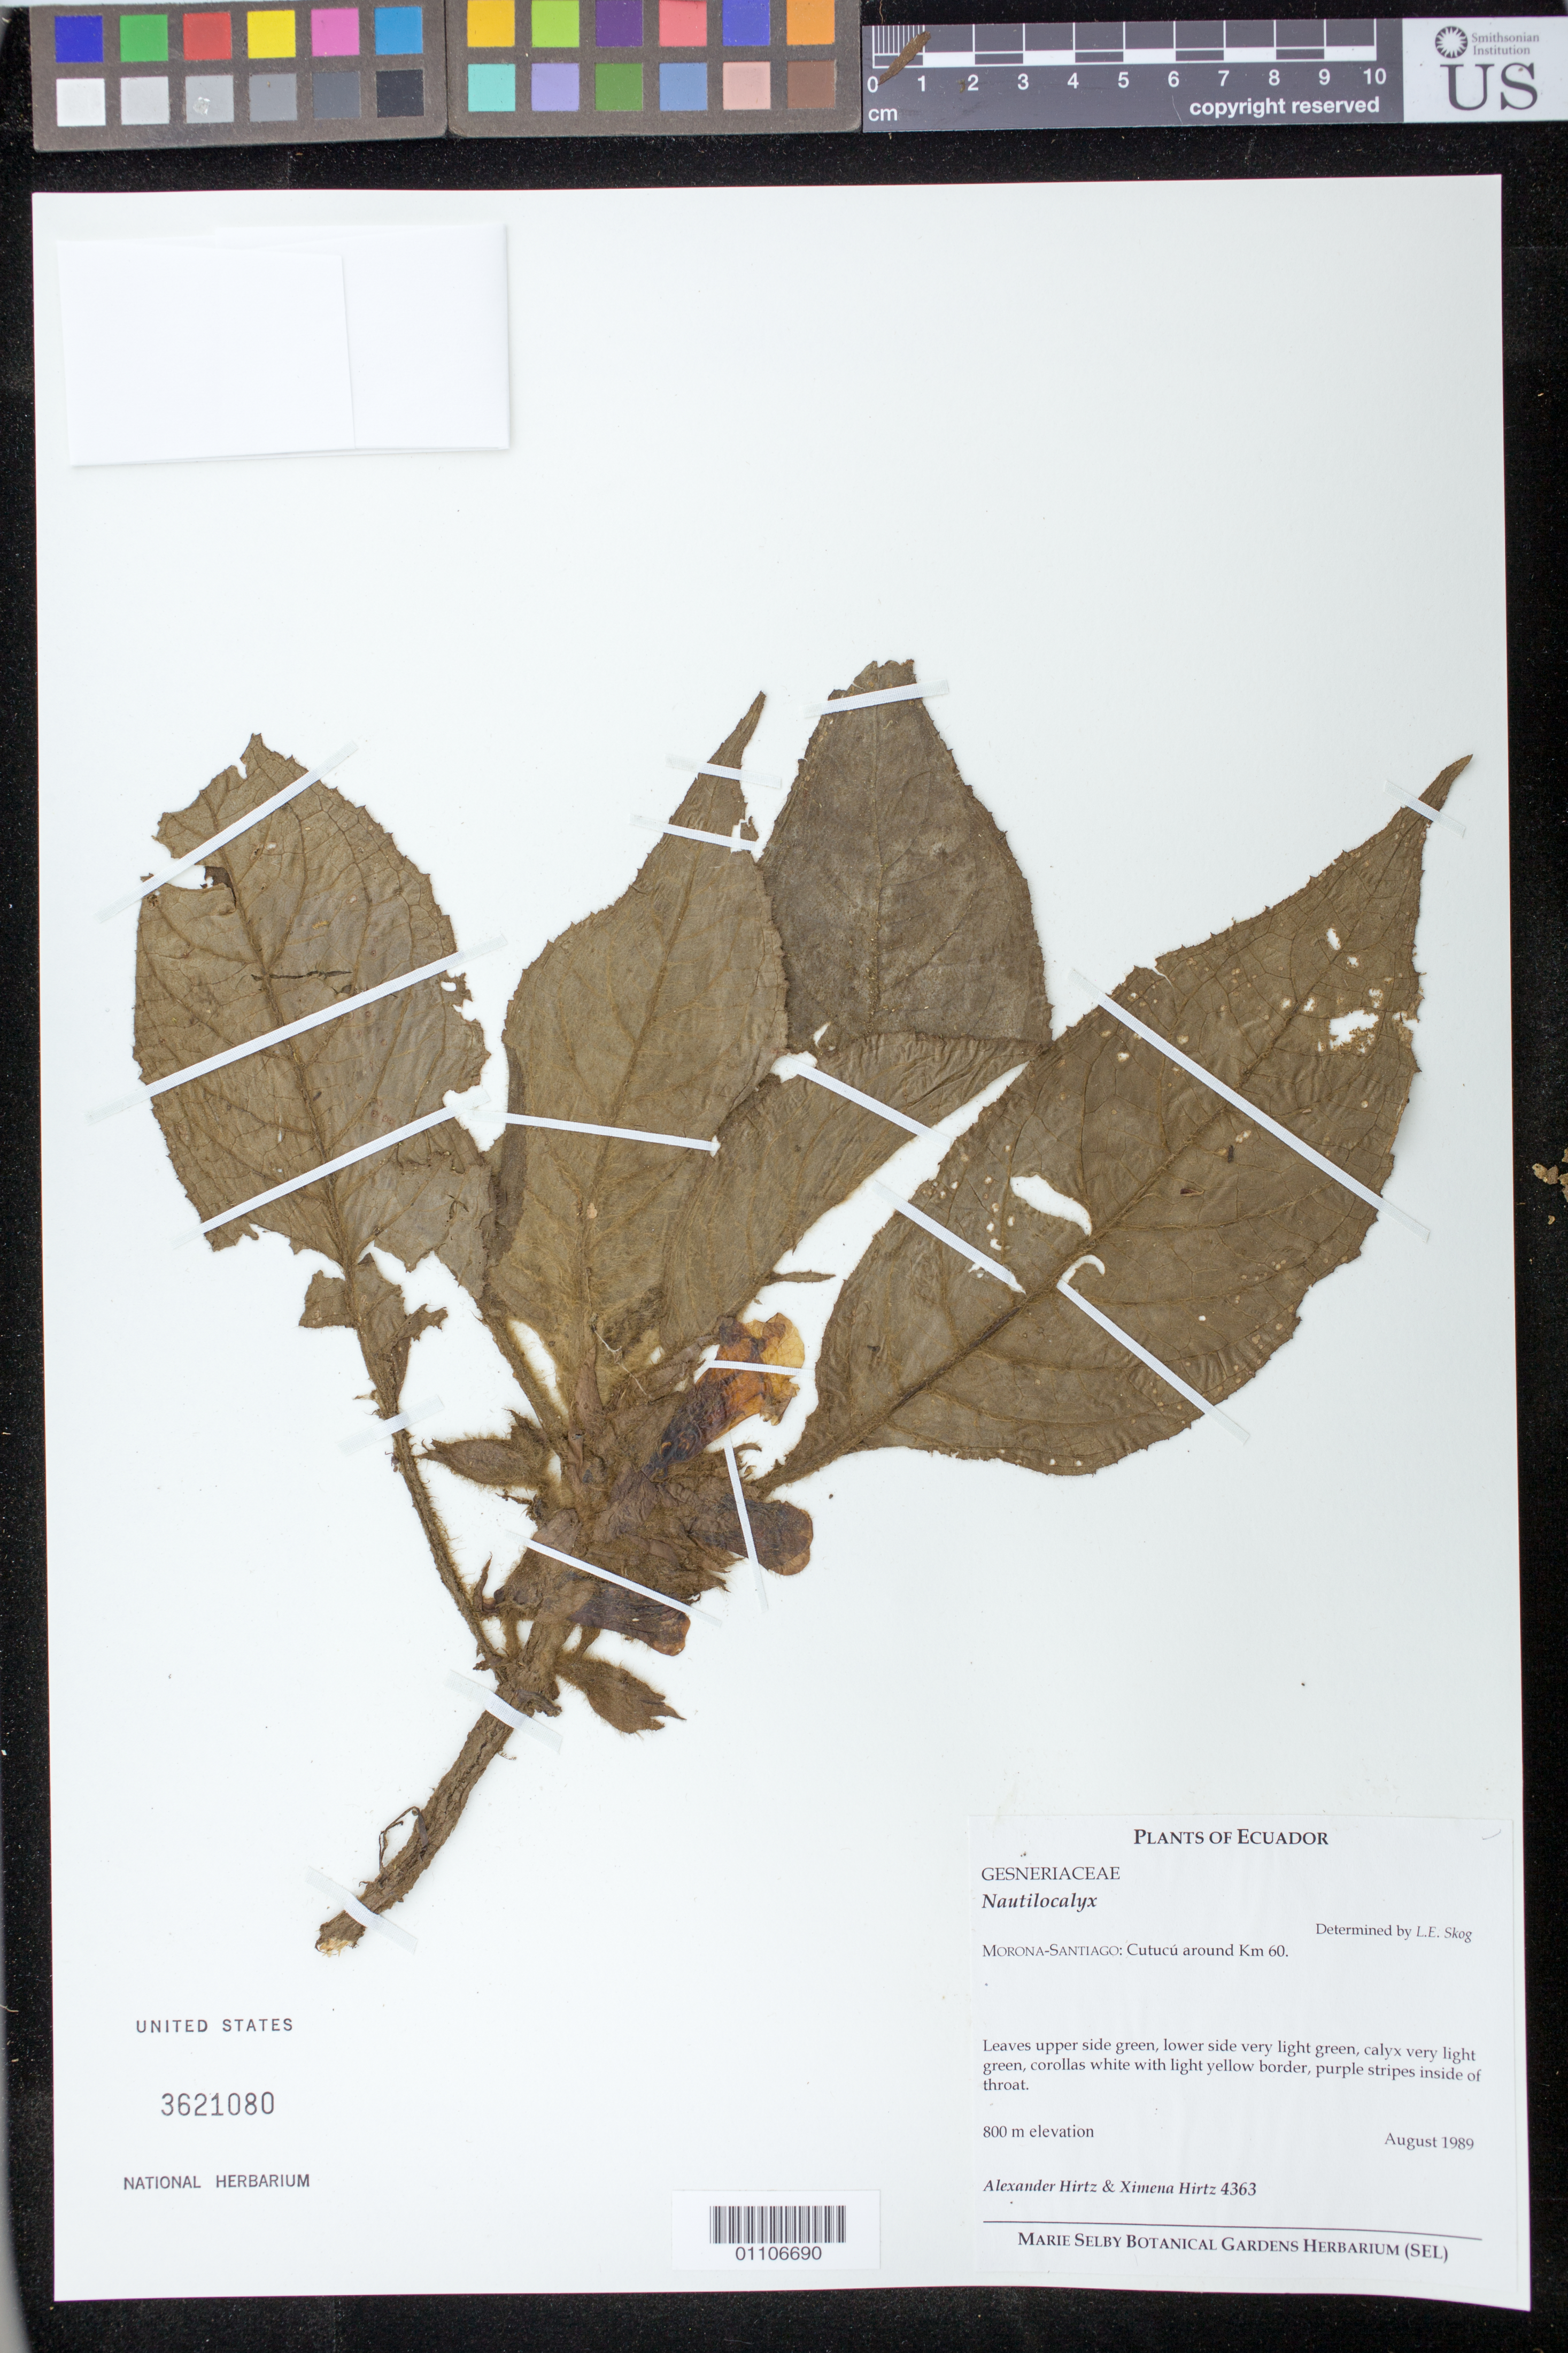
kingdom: Plantae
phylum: Tracheophyta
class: Magnoliopsida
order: Lamiales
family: Gesneriaceae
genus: Nautilocalyx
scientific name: Nautilocalyx sp.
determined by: Skog, Laurence E.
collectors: A. Hirtz & X. Hirtz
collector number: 4363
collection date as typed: Aug 1989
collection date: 1989-08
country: Ecuador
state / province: Morona-Santiago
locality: Cutucu around Km 60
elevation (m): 800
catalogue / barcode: US 3621080